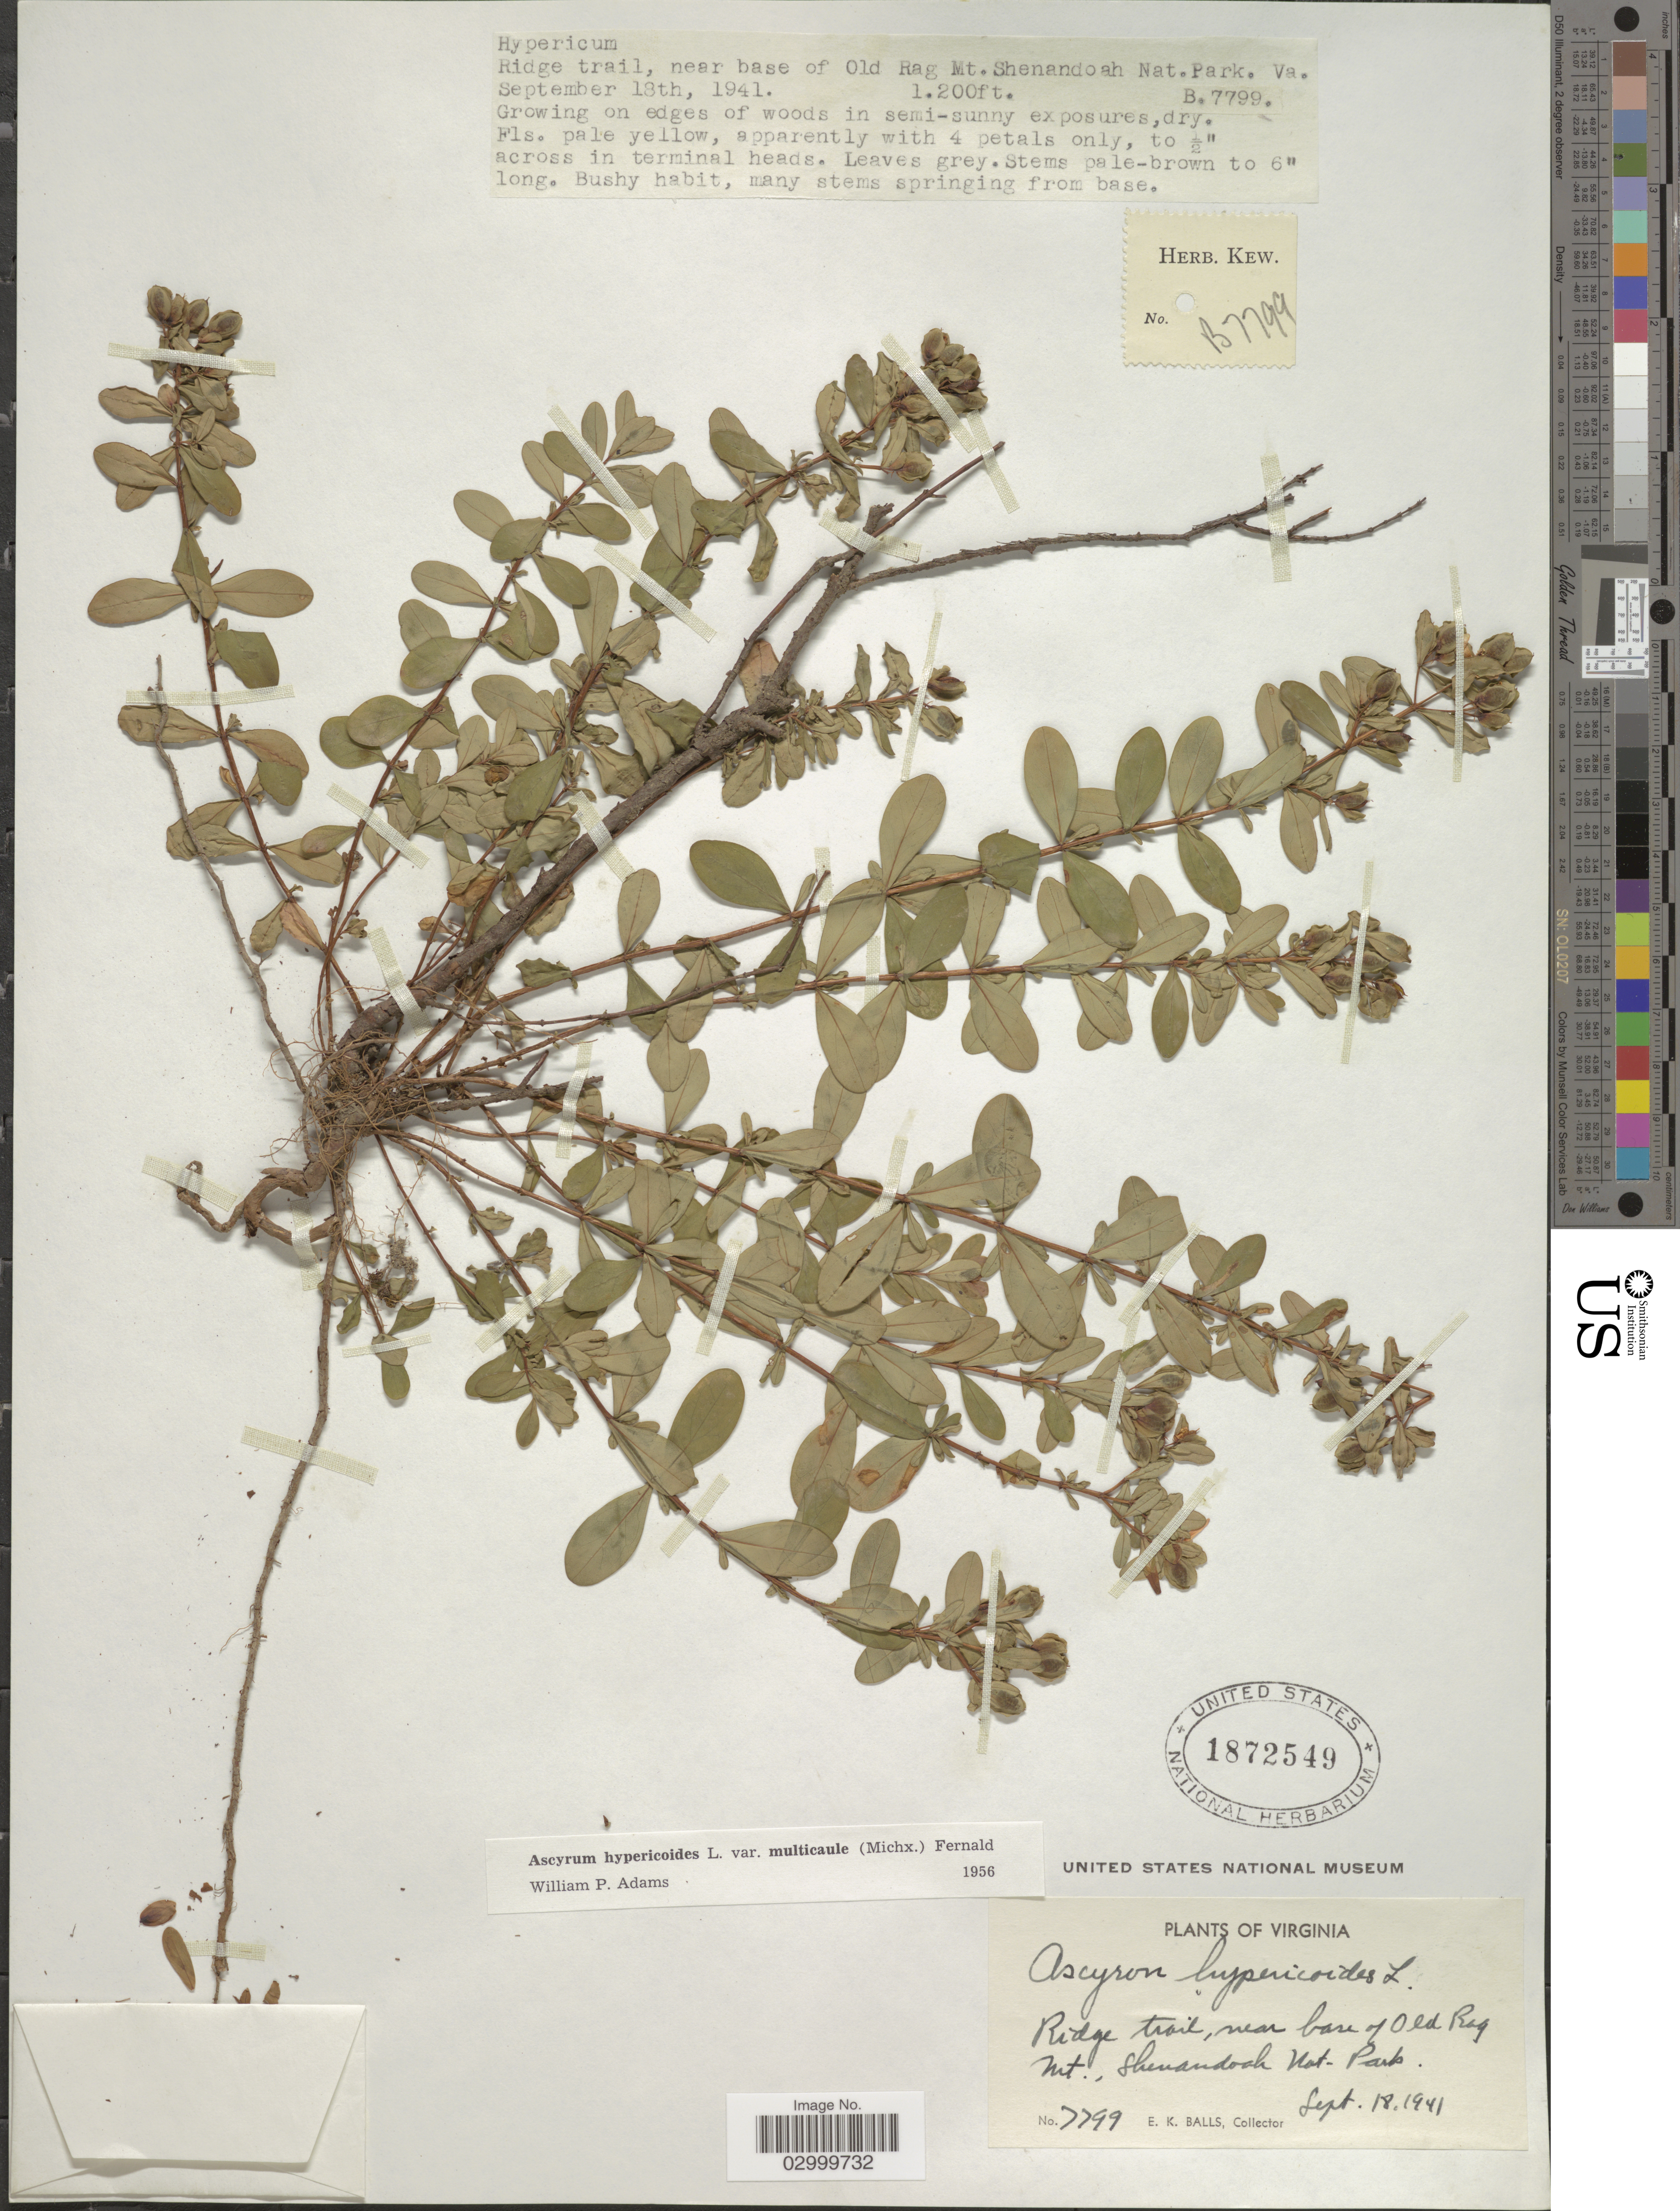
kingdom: Plantae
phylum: Tracheophyta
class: Magnoliopsida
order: Malpighiales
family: Hypericaceae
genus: Hypericum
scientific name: Hypericum stragulum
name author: W.P. Adams & N. Robson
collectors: E. K. Balls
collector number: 7799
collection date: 1941-09-18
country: United States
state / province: Virginia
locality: Ridge trail, near base of Old Bog Mt. Shenandoah Nat. Park.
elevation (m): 366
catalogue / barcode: US 1872549